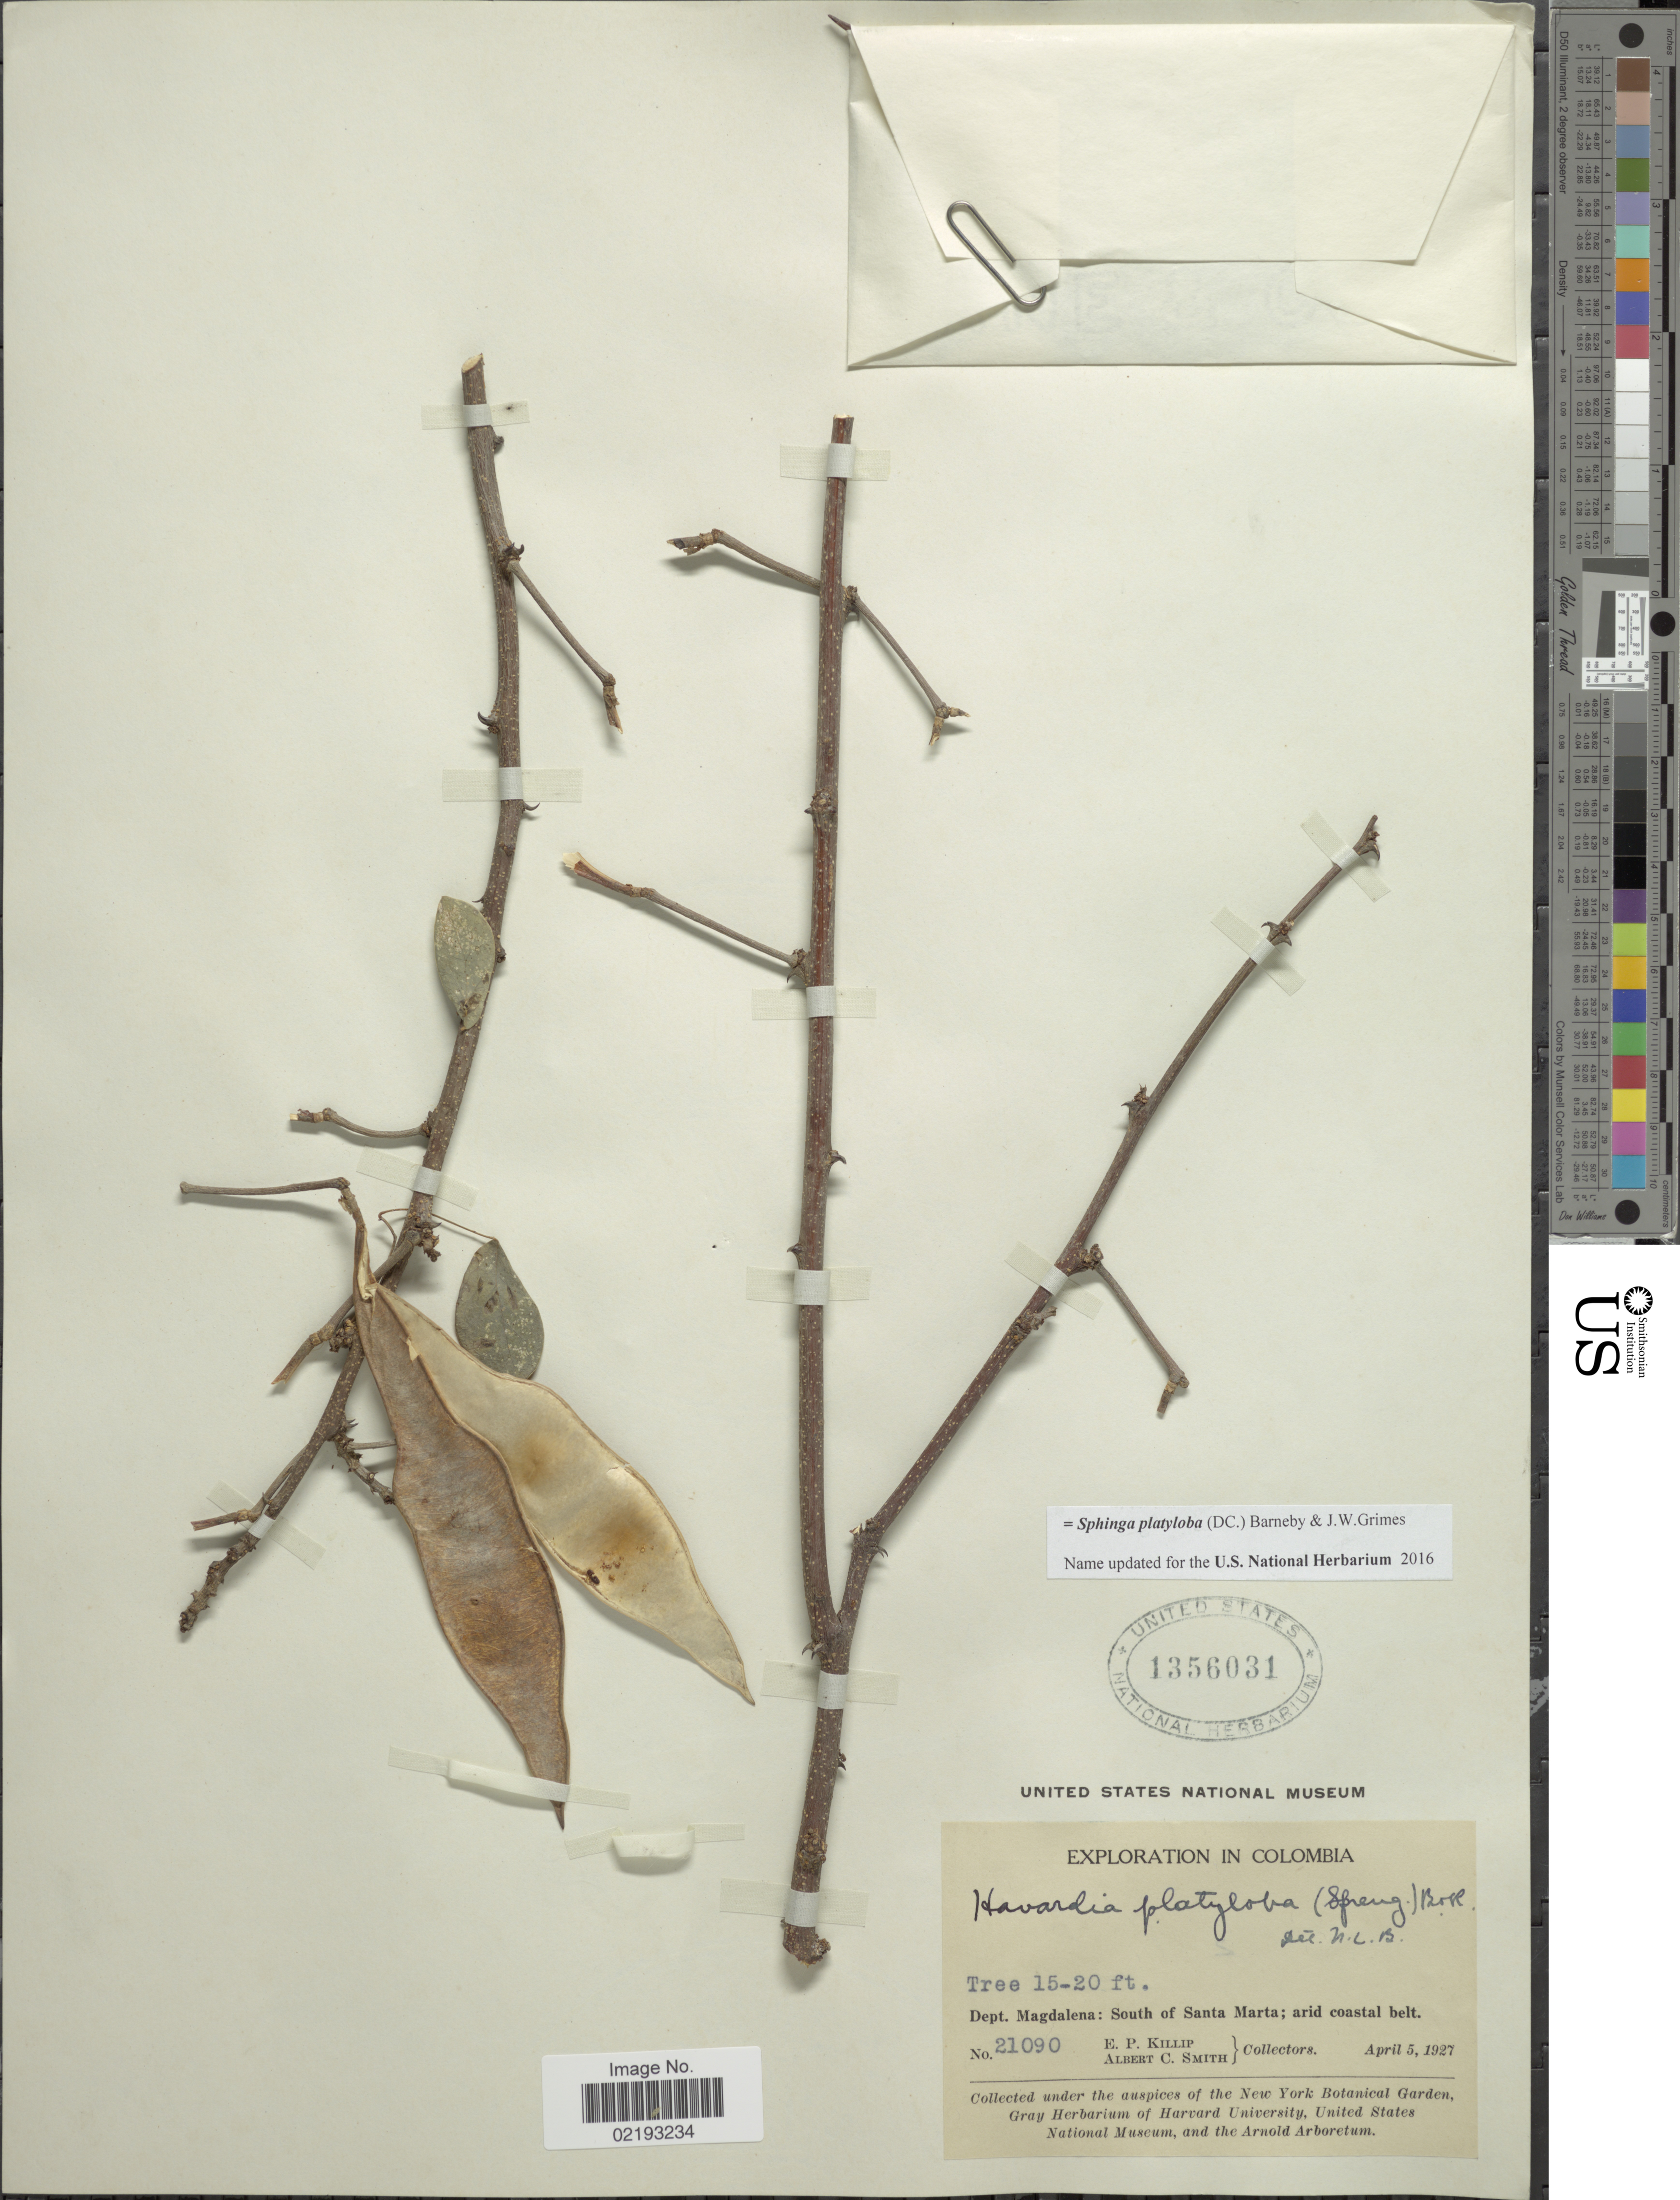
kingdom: Plantae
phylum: Tracheophyta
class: Magnoliopsida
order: Fabales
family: Fabaceae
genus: Sphinga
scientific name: Sphinga platyloba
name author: (DC.) Barneby & J.W. Grimes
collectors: E. P. Killip & A. C. Smith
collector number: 21090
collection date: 1927-04-05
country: Colombia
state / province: Magdalena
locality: Dept. Magdalena: South of Santa Marta; arid coastal belt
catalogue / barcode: US 1356031